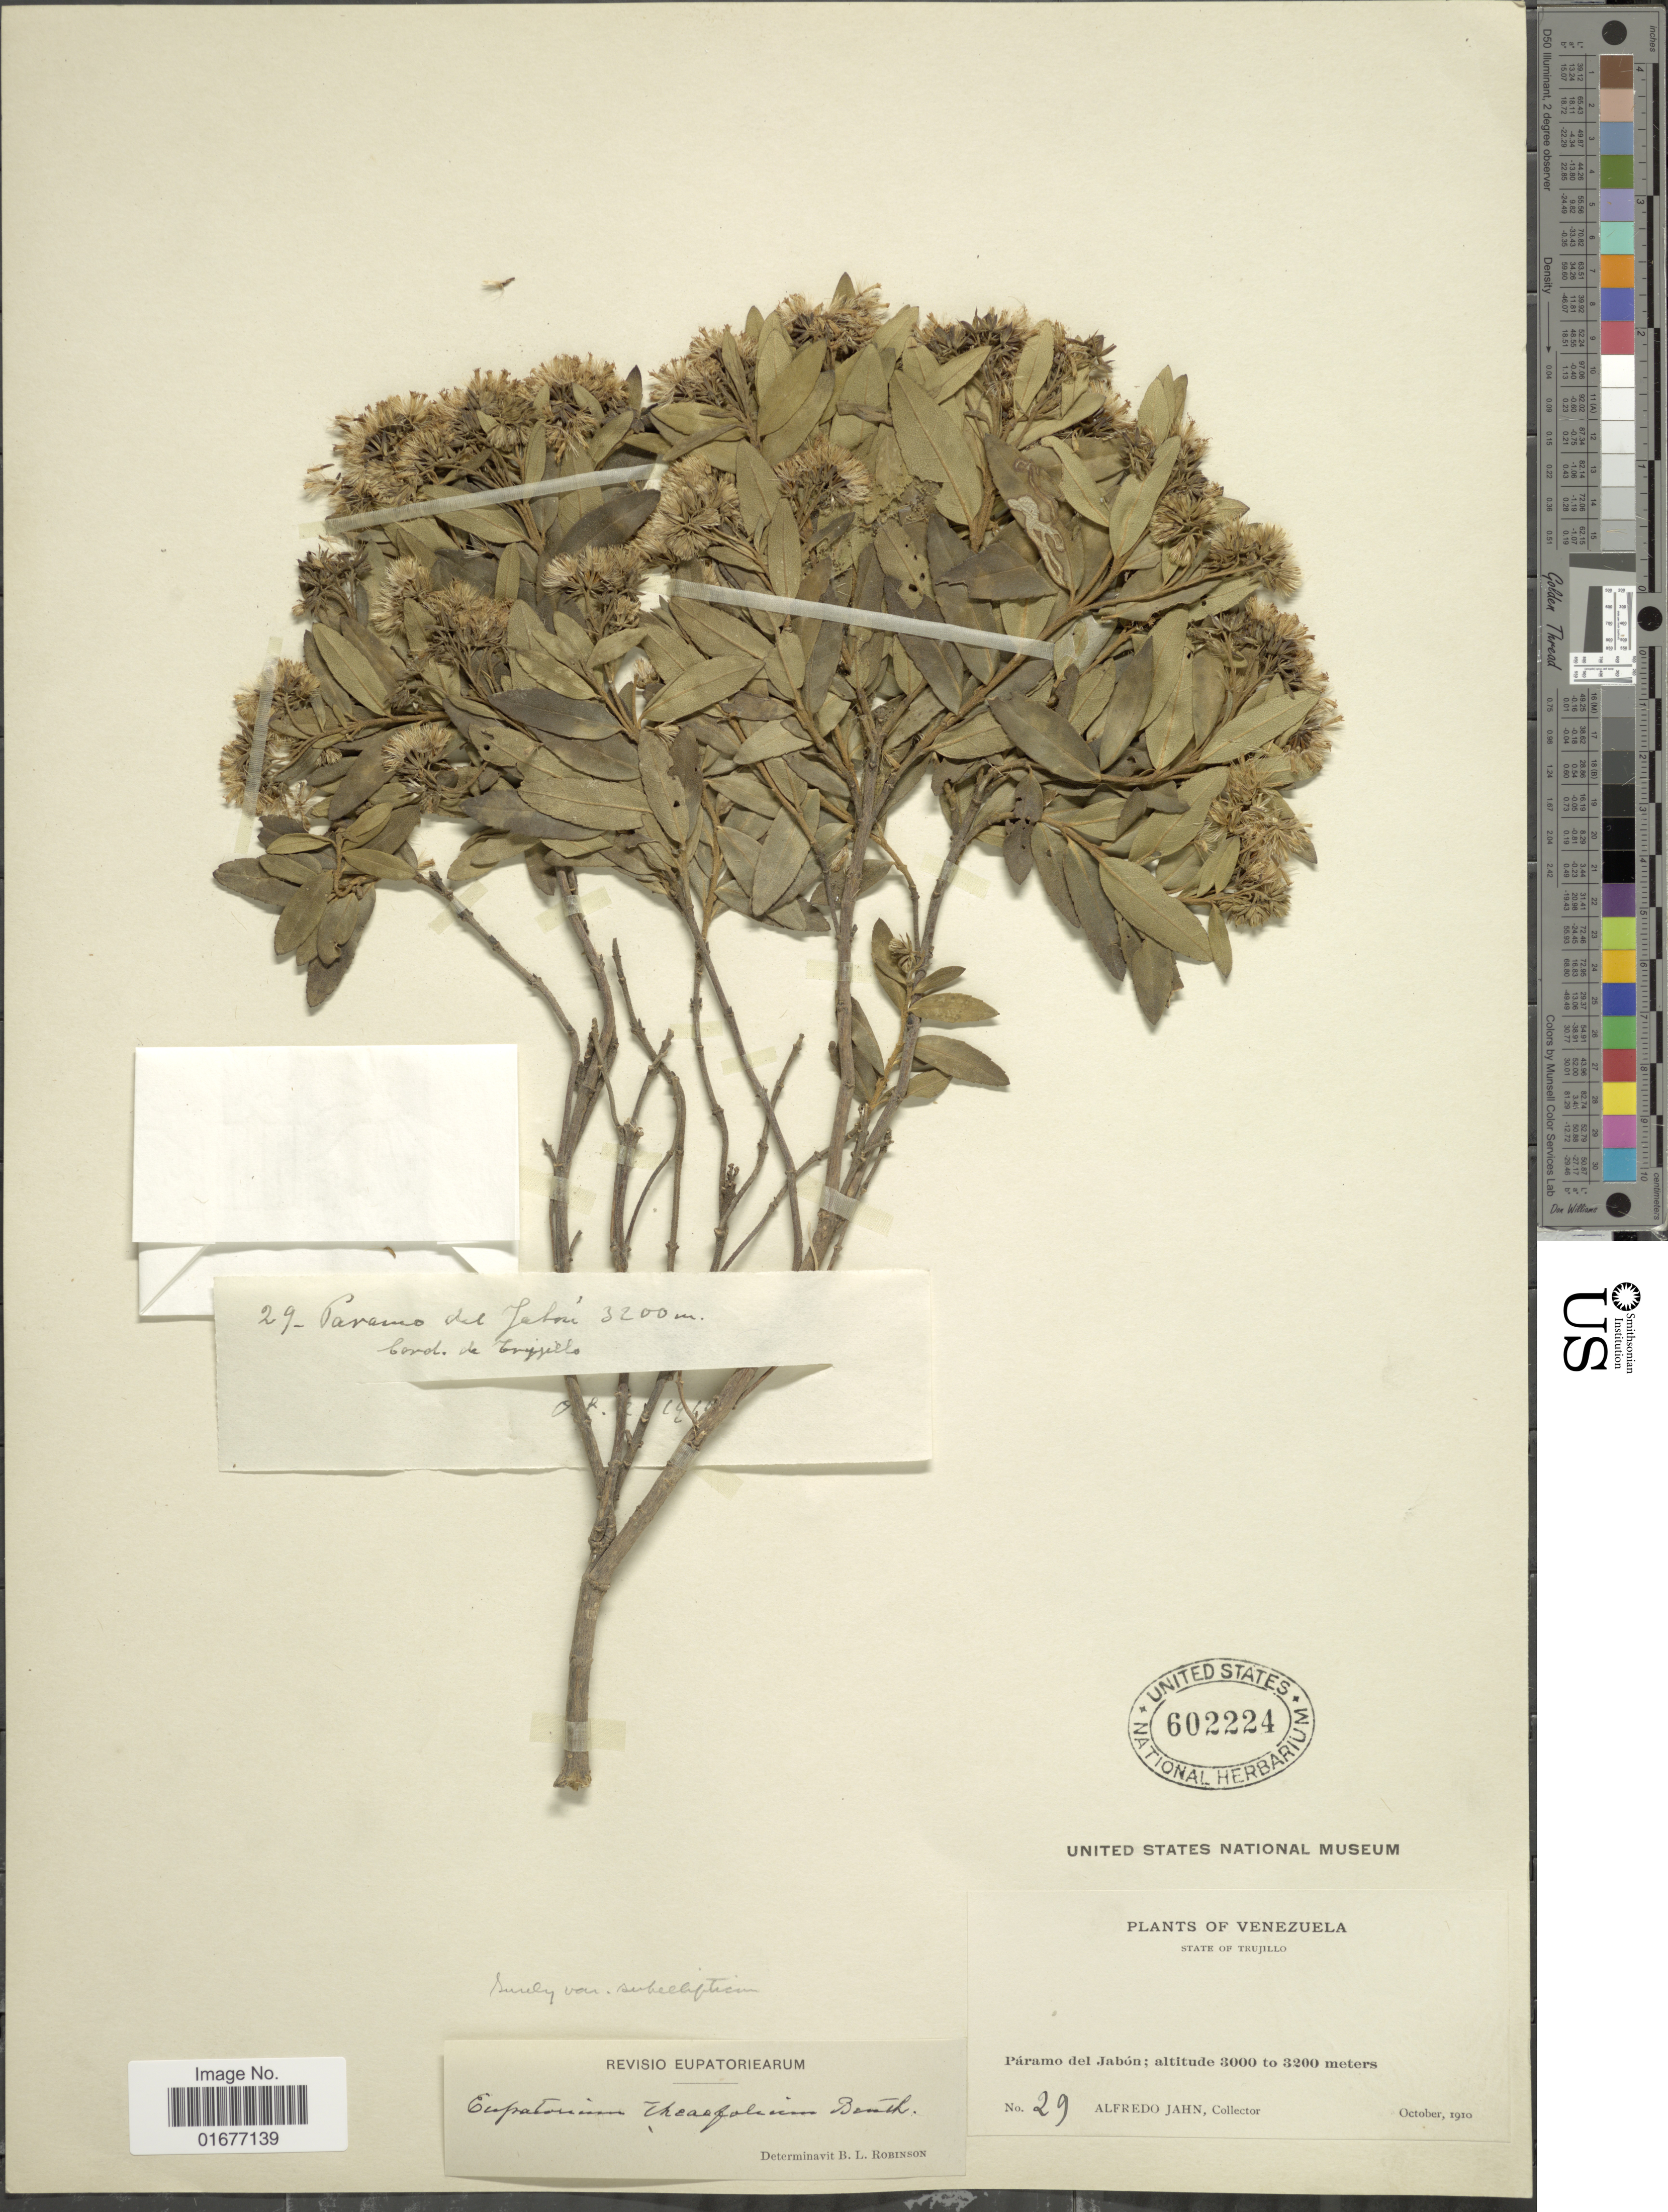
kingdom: Plantae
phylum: Tracheophyta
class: Magnoliopsida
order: Asterales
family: Asteraceae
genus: Ageratina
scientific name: Ageratina theaefolia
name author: (Benth.) R.M. King & H. Rob.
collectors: A. Jahn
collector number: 29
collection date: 1910-10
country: Venezuela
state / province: Trujillo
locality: Paramo del Jabon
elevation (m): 3000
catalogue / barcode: US 602224